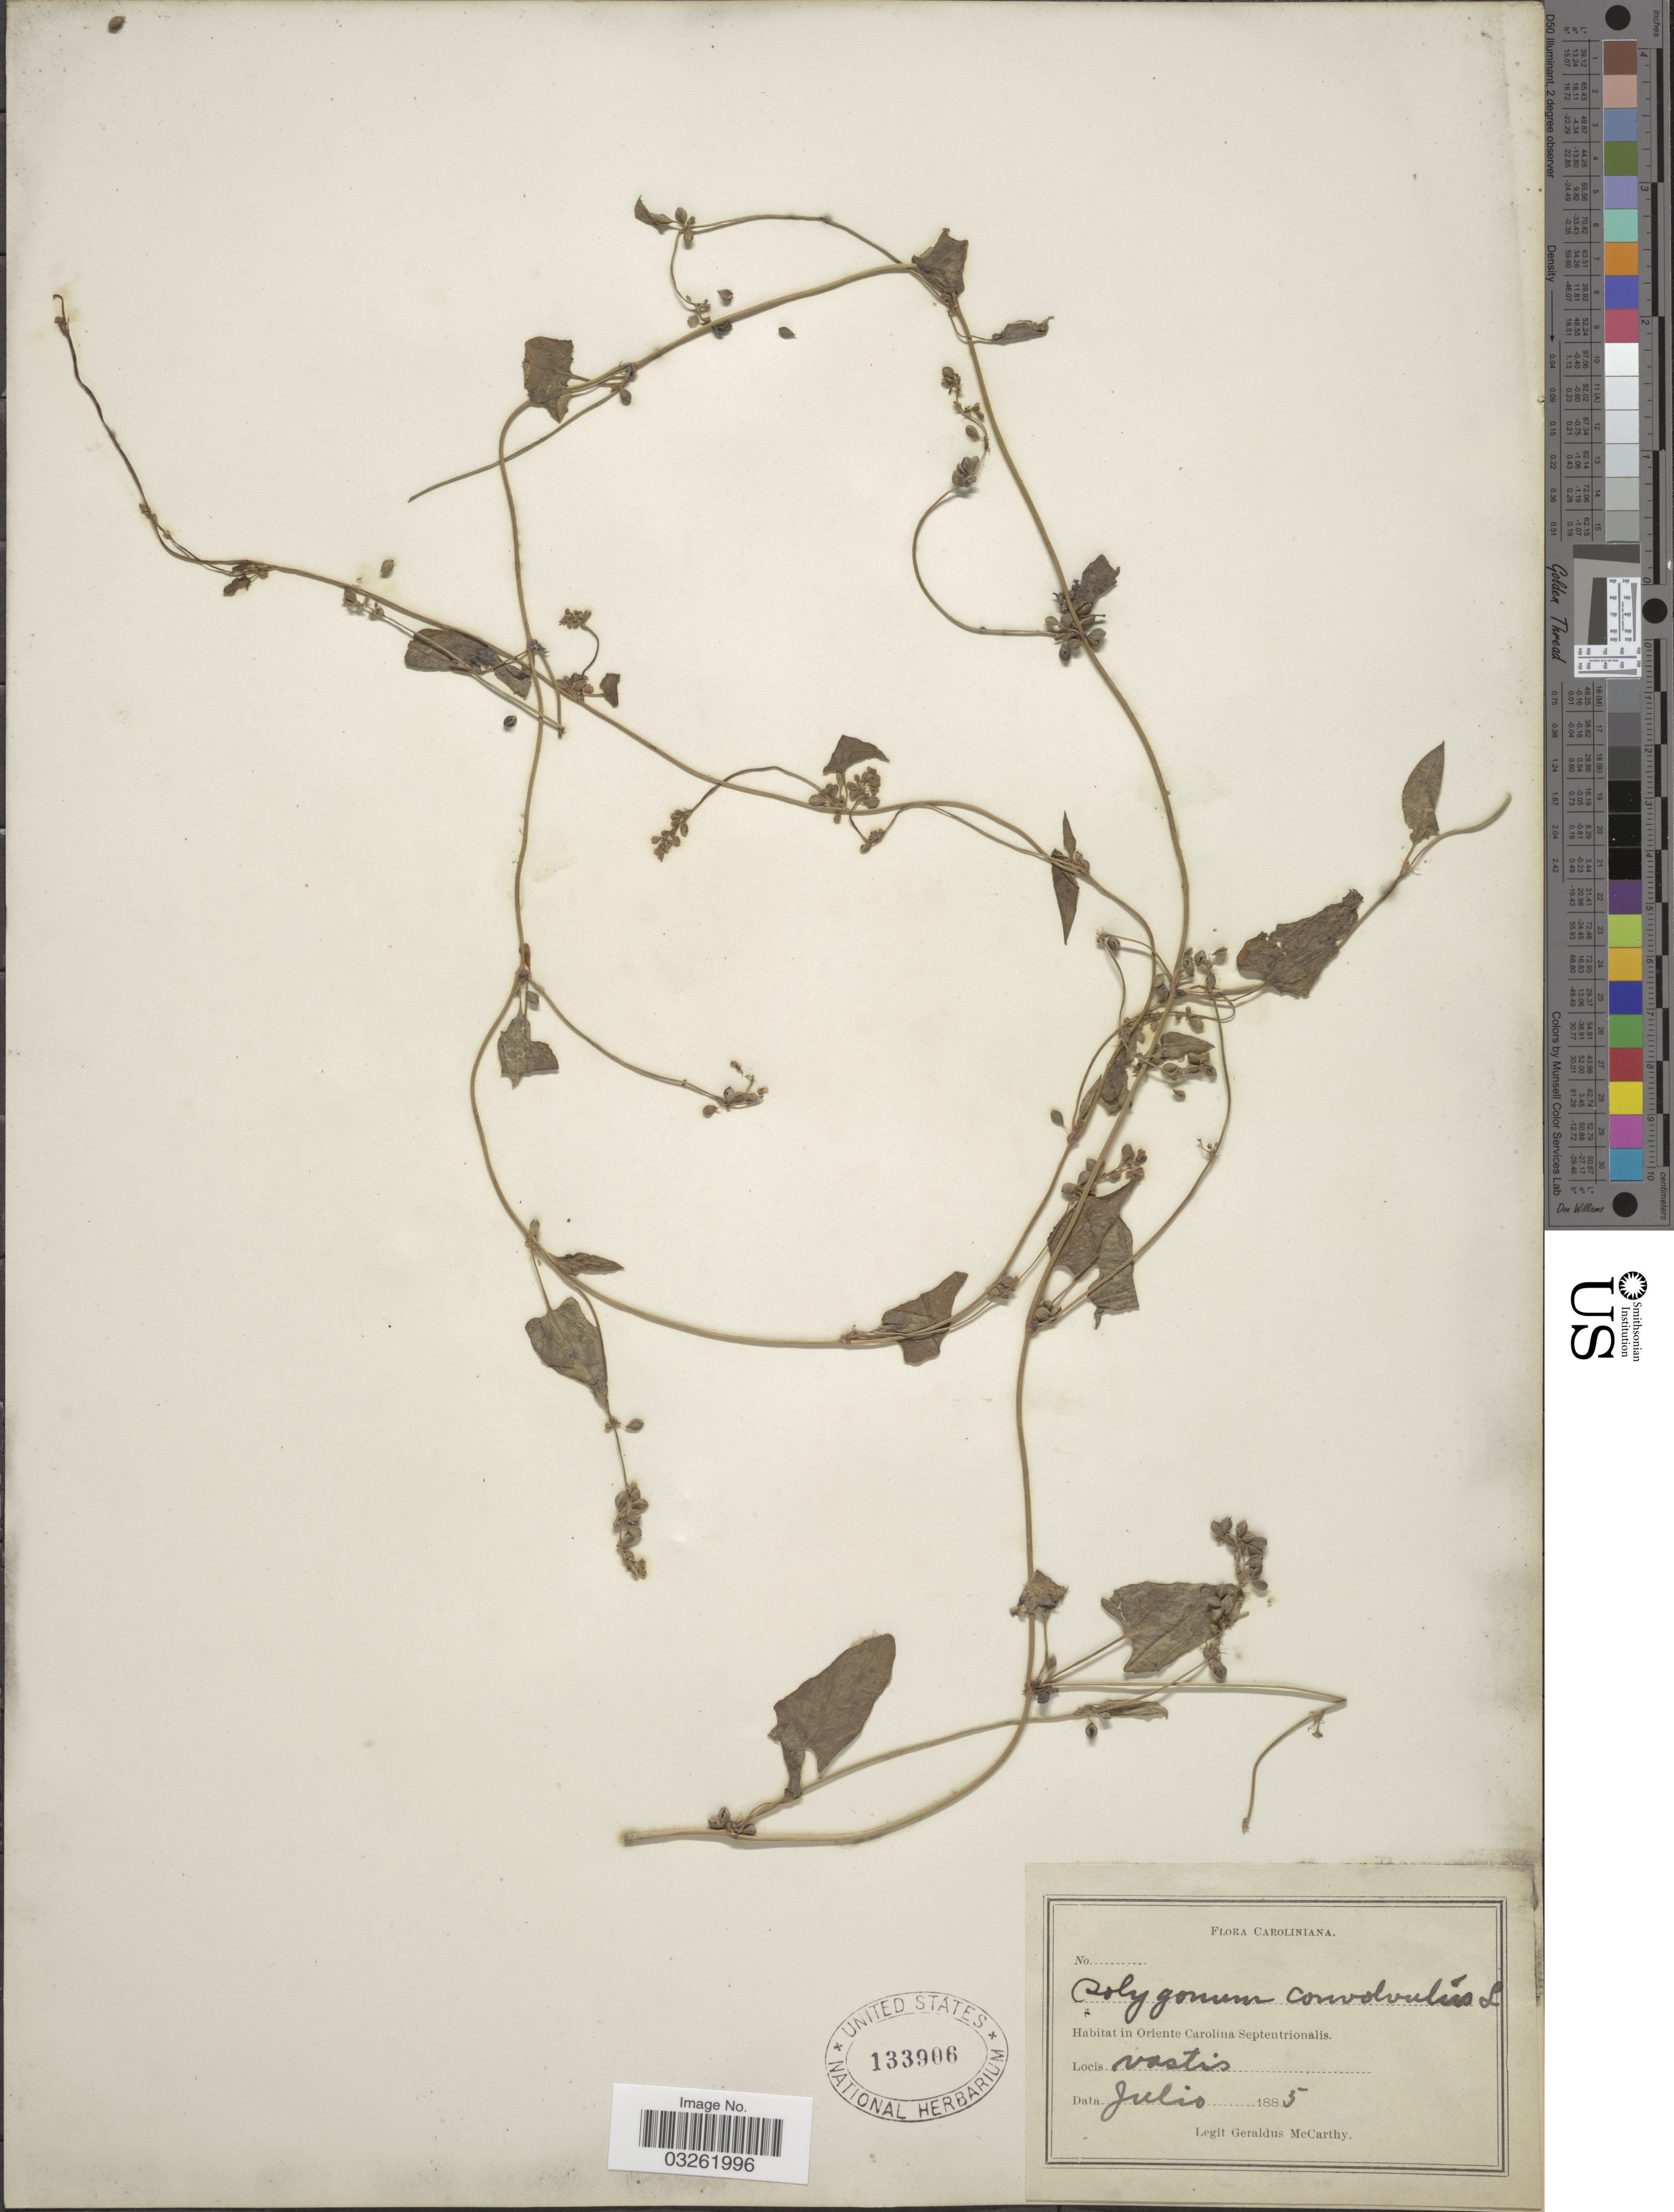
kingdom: Plantae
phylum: Tracheophyta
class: Magnoliopsida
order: Caryophyllales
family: Polygonaceae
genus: Fallopia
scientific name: Fallopia convolvulus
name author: (L.) Á. Löve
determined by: Strong, M. T., (US), Smithsonian Institution - National Museum of Natural History (UNITED STATES)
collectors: M. McCarthy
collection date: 1885-07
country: Puerto Rico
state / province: Carolina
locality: In Oriente Carolina Septentrionalis.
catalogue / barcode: US 133906